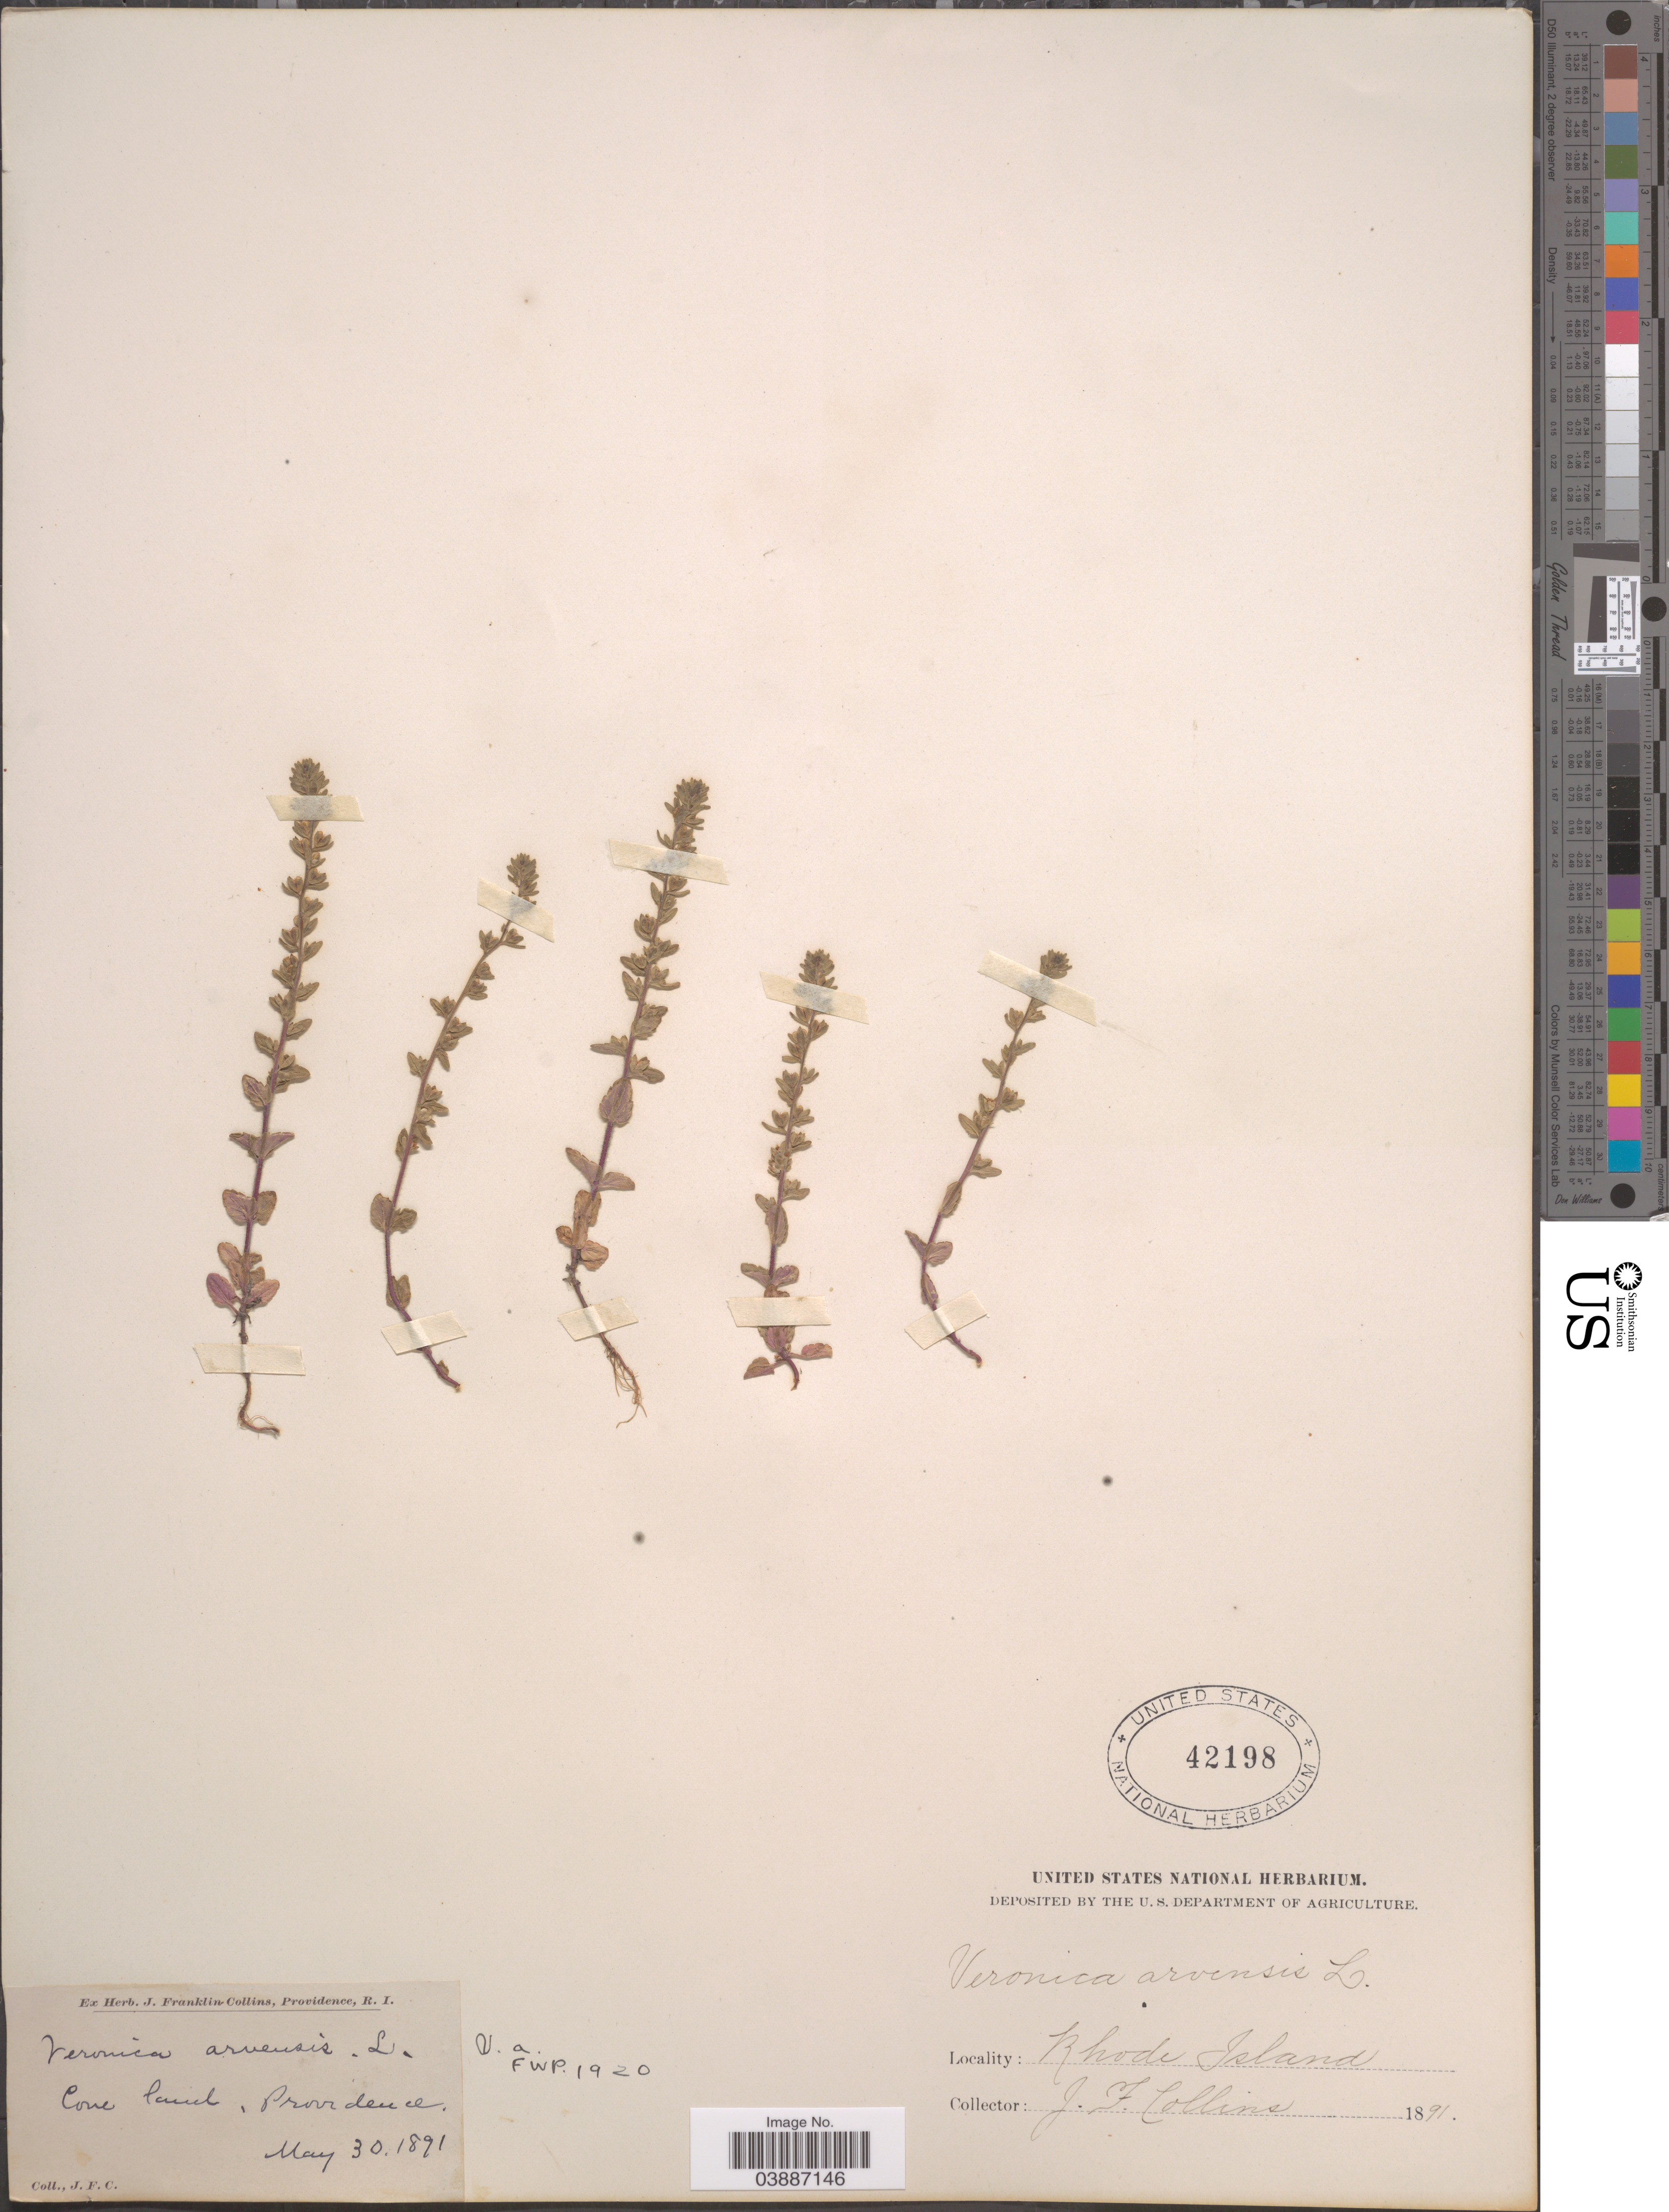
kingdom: Plantae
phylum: Tracheophyta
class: Magnoliopsida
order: Lamiales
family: Plantaginaceae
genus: Veronica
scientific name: Veronica arvensis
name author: L.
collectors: J. Collins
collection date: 1891-05-30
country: United States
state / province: Rhode Island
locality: Cove land, Providence.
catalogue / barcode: US 42198